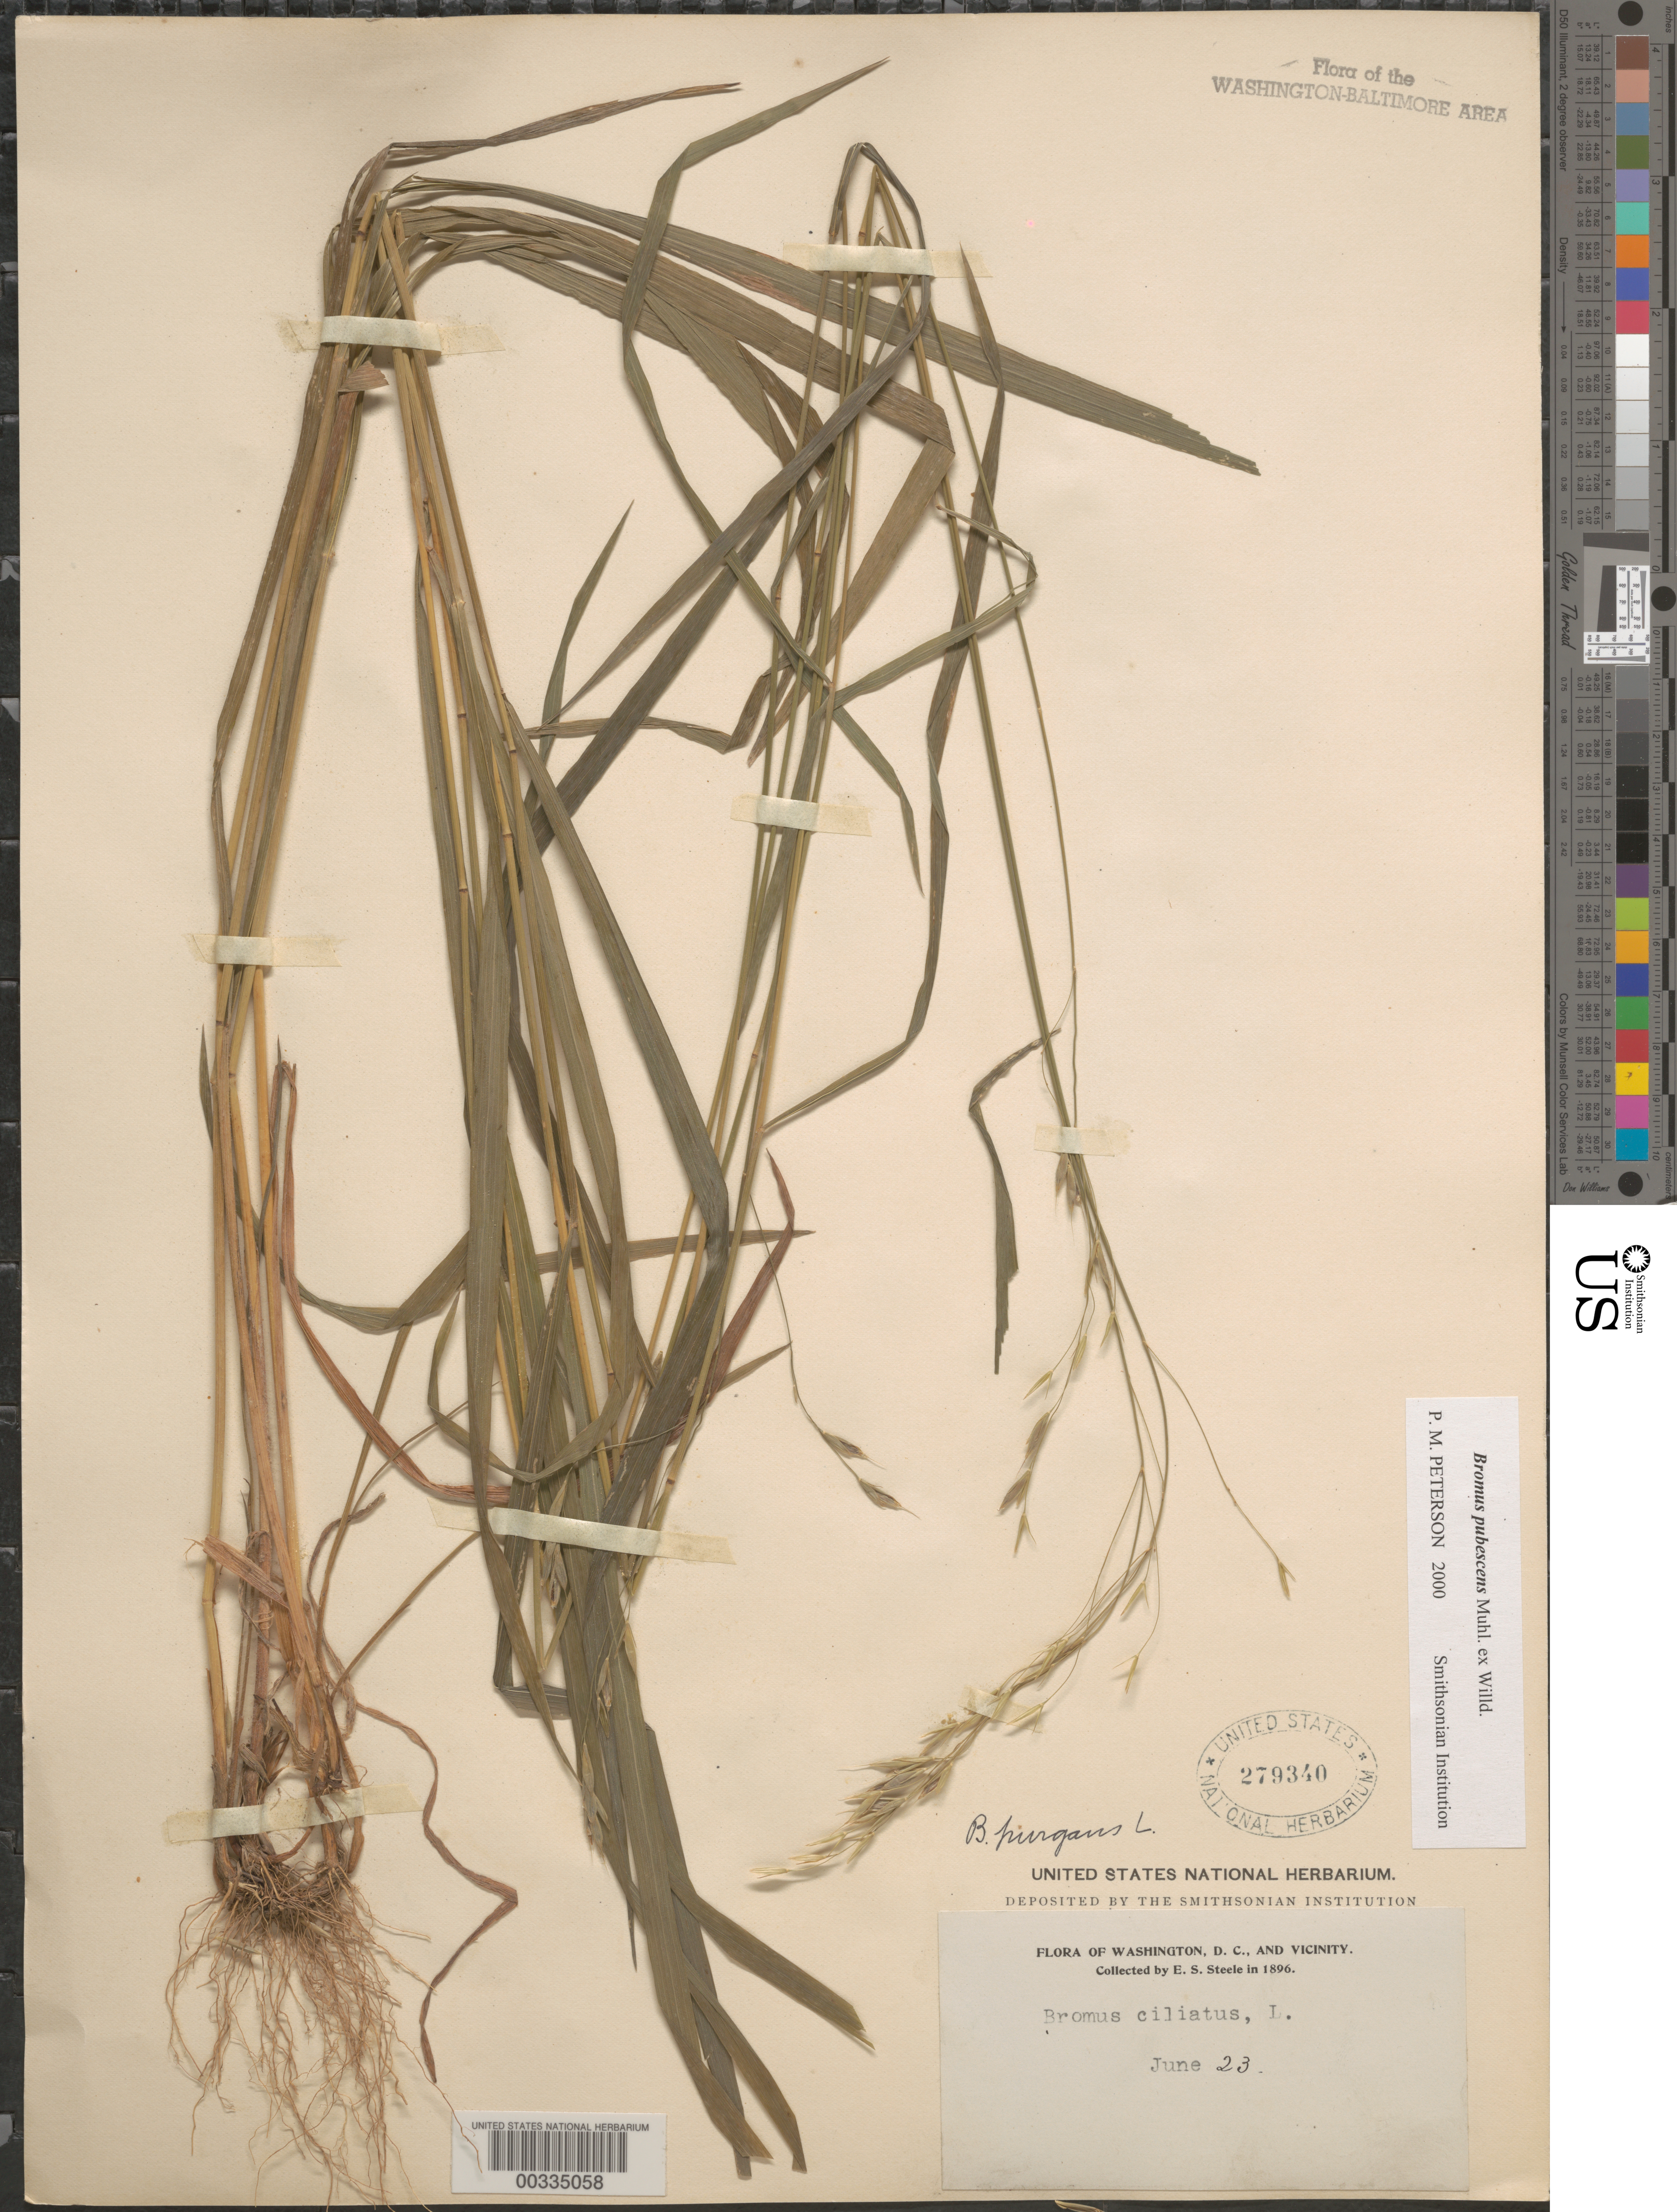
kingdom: Plantae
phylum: Tracheophyta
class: Liliopsida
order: Poales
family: Poaceae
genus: Bromus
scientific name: Bromus pubescens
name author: Muhl. ex Willd.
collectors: E. Steele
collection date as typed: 23 Jun 1896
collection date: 1896-06-23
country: United States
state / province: District of Columbia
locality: Washington DC area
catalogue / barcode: US 279340